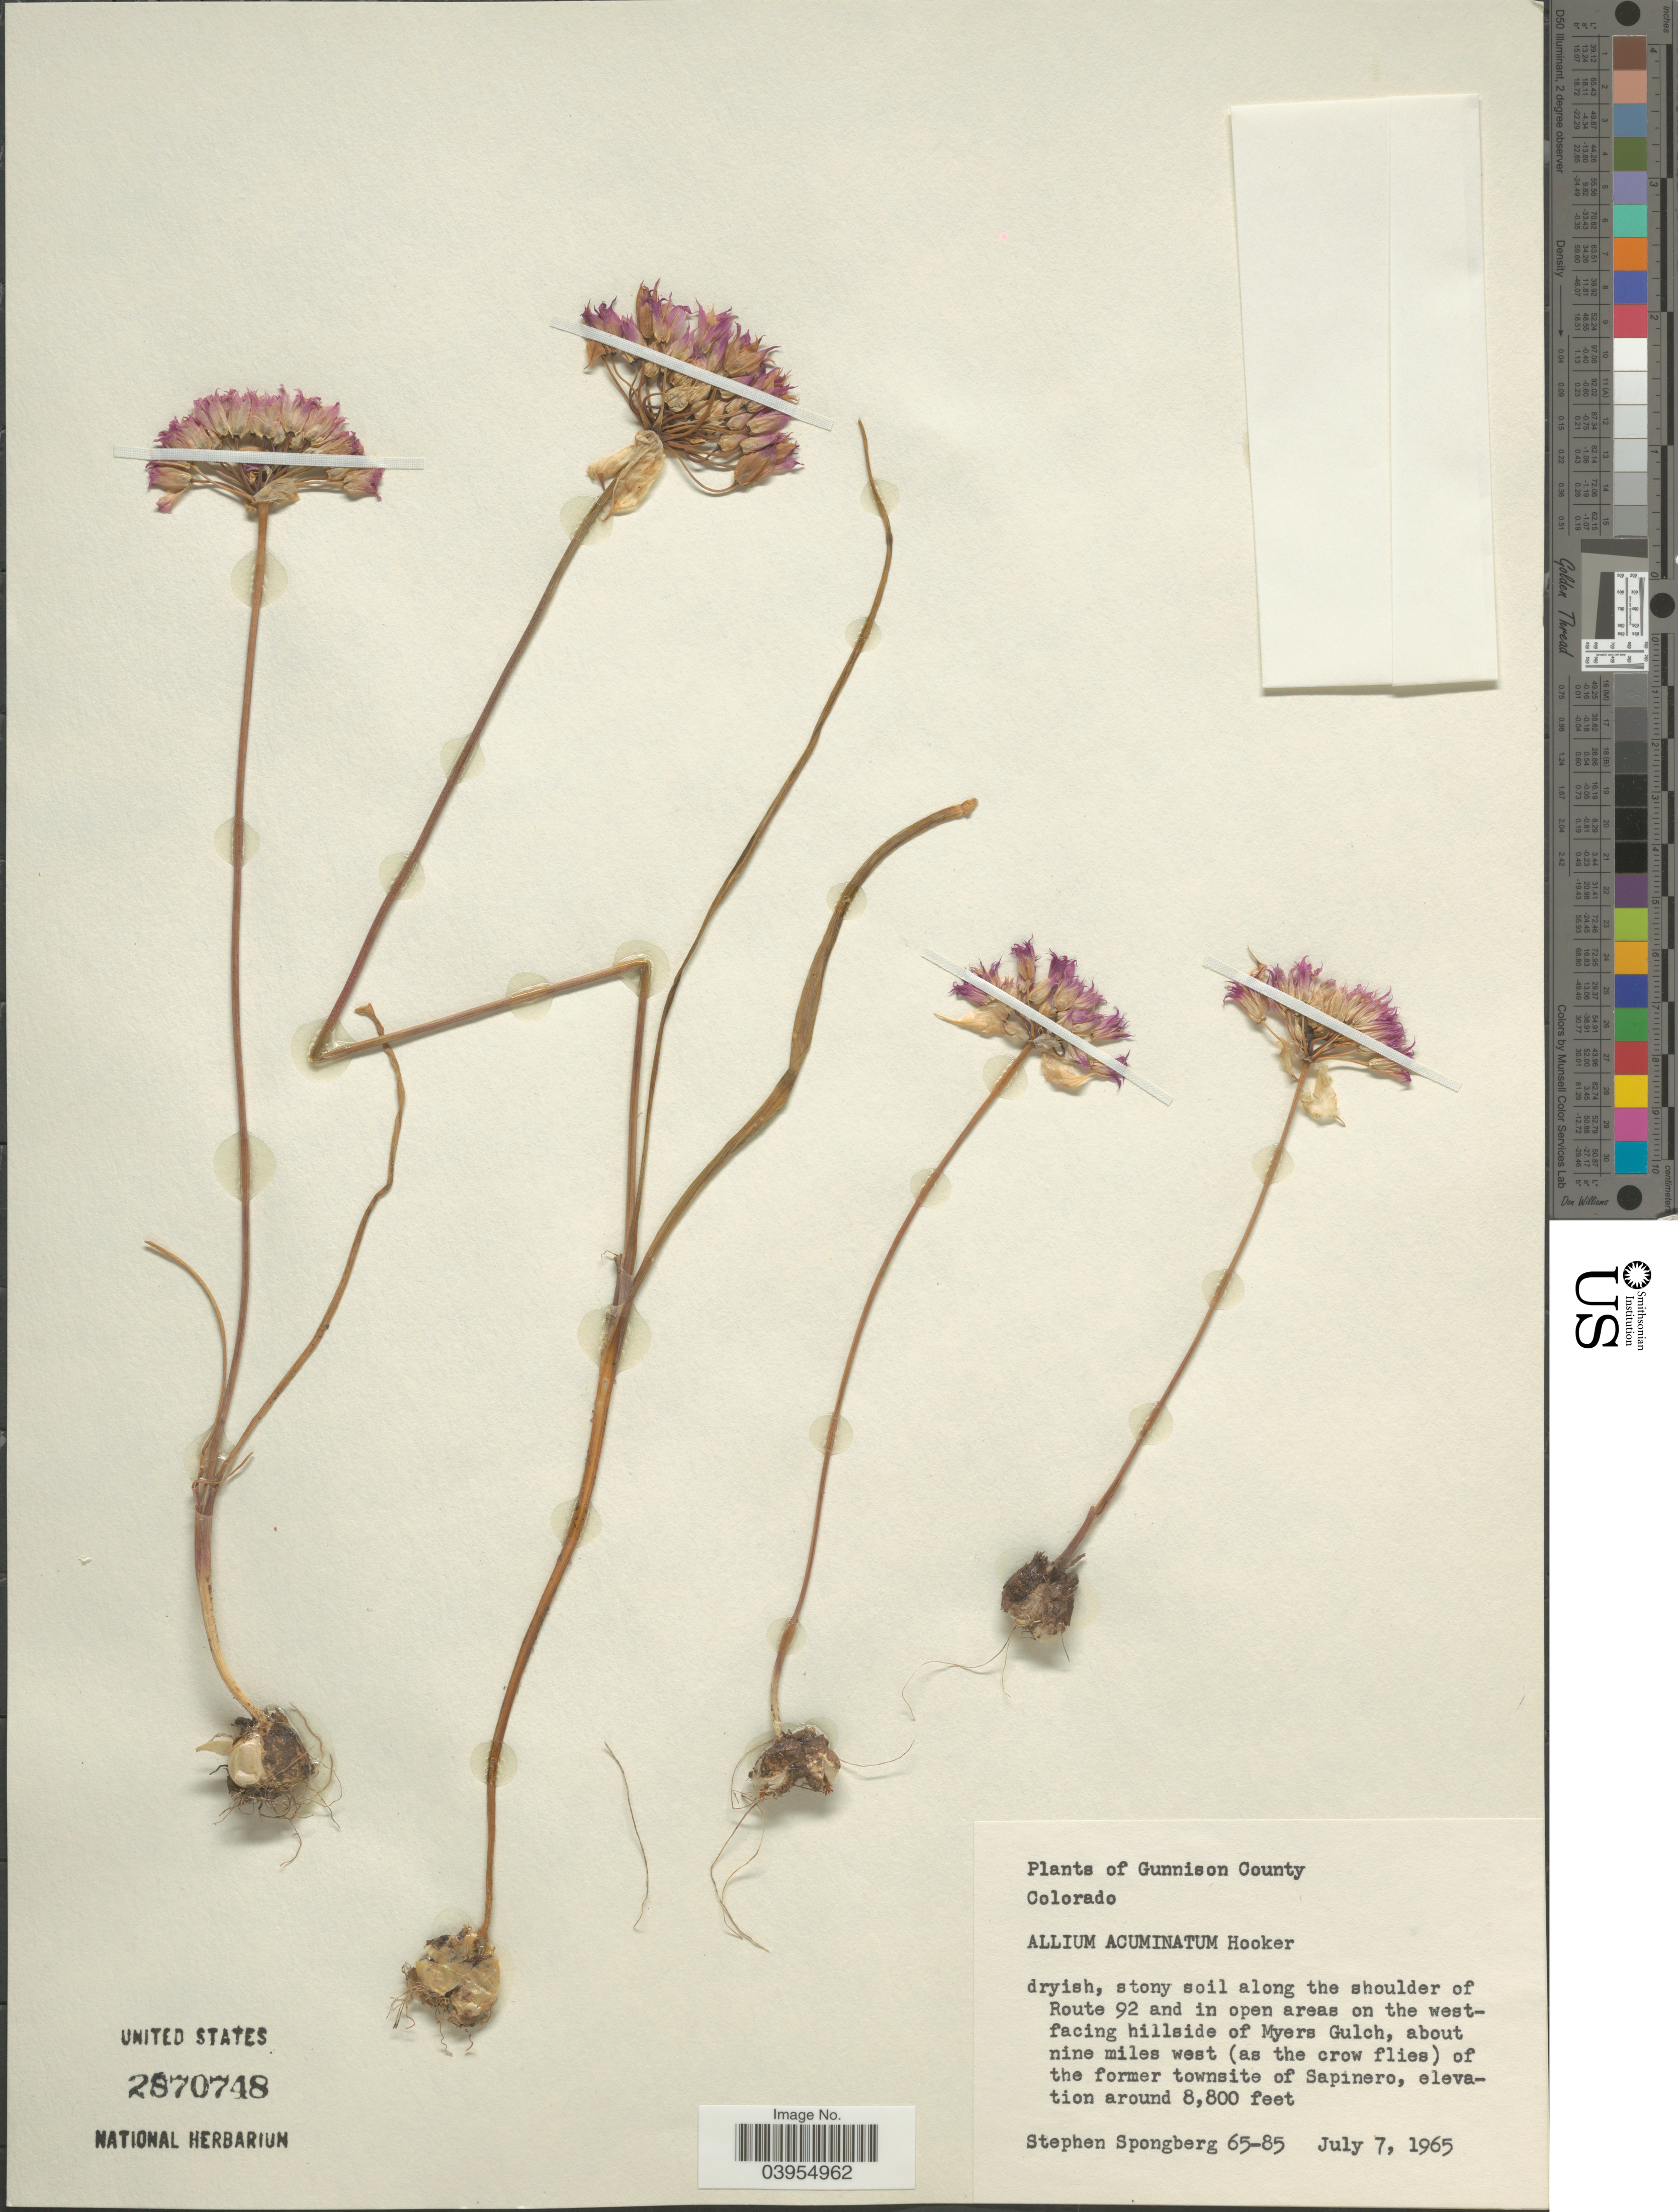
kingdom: Plantae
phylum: Tracheophyta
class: Liliopsida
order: Asparagales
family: Amaryllidaceae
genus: Allium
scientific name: Allium acuminatum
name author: Hook.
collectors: S. A.Spongberg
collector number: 65-85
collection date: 1965-07-07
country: United States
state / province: Colorado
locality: Gunnison County. Dryish, stony soil along the shoulder of Route 92 and in open areas on the west-facing hillside of Myers Gulch, about nine miles west (as the crow flies) of the former townsite of Sapinero.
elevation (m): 2682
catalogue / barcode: US 2870748